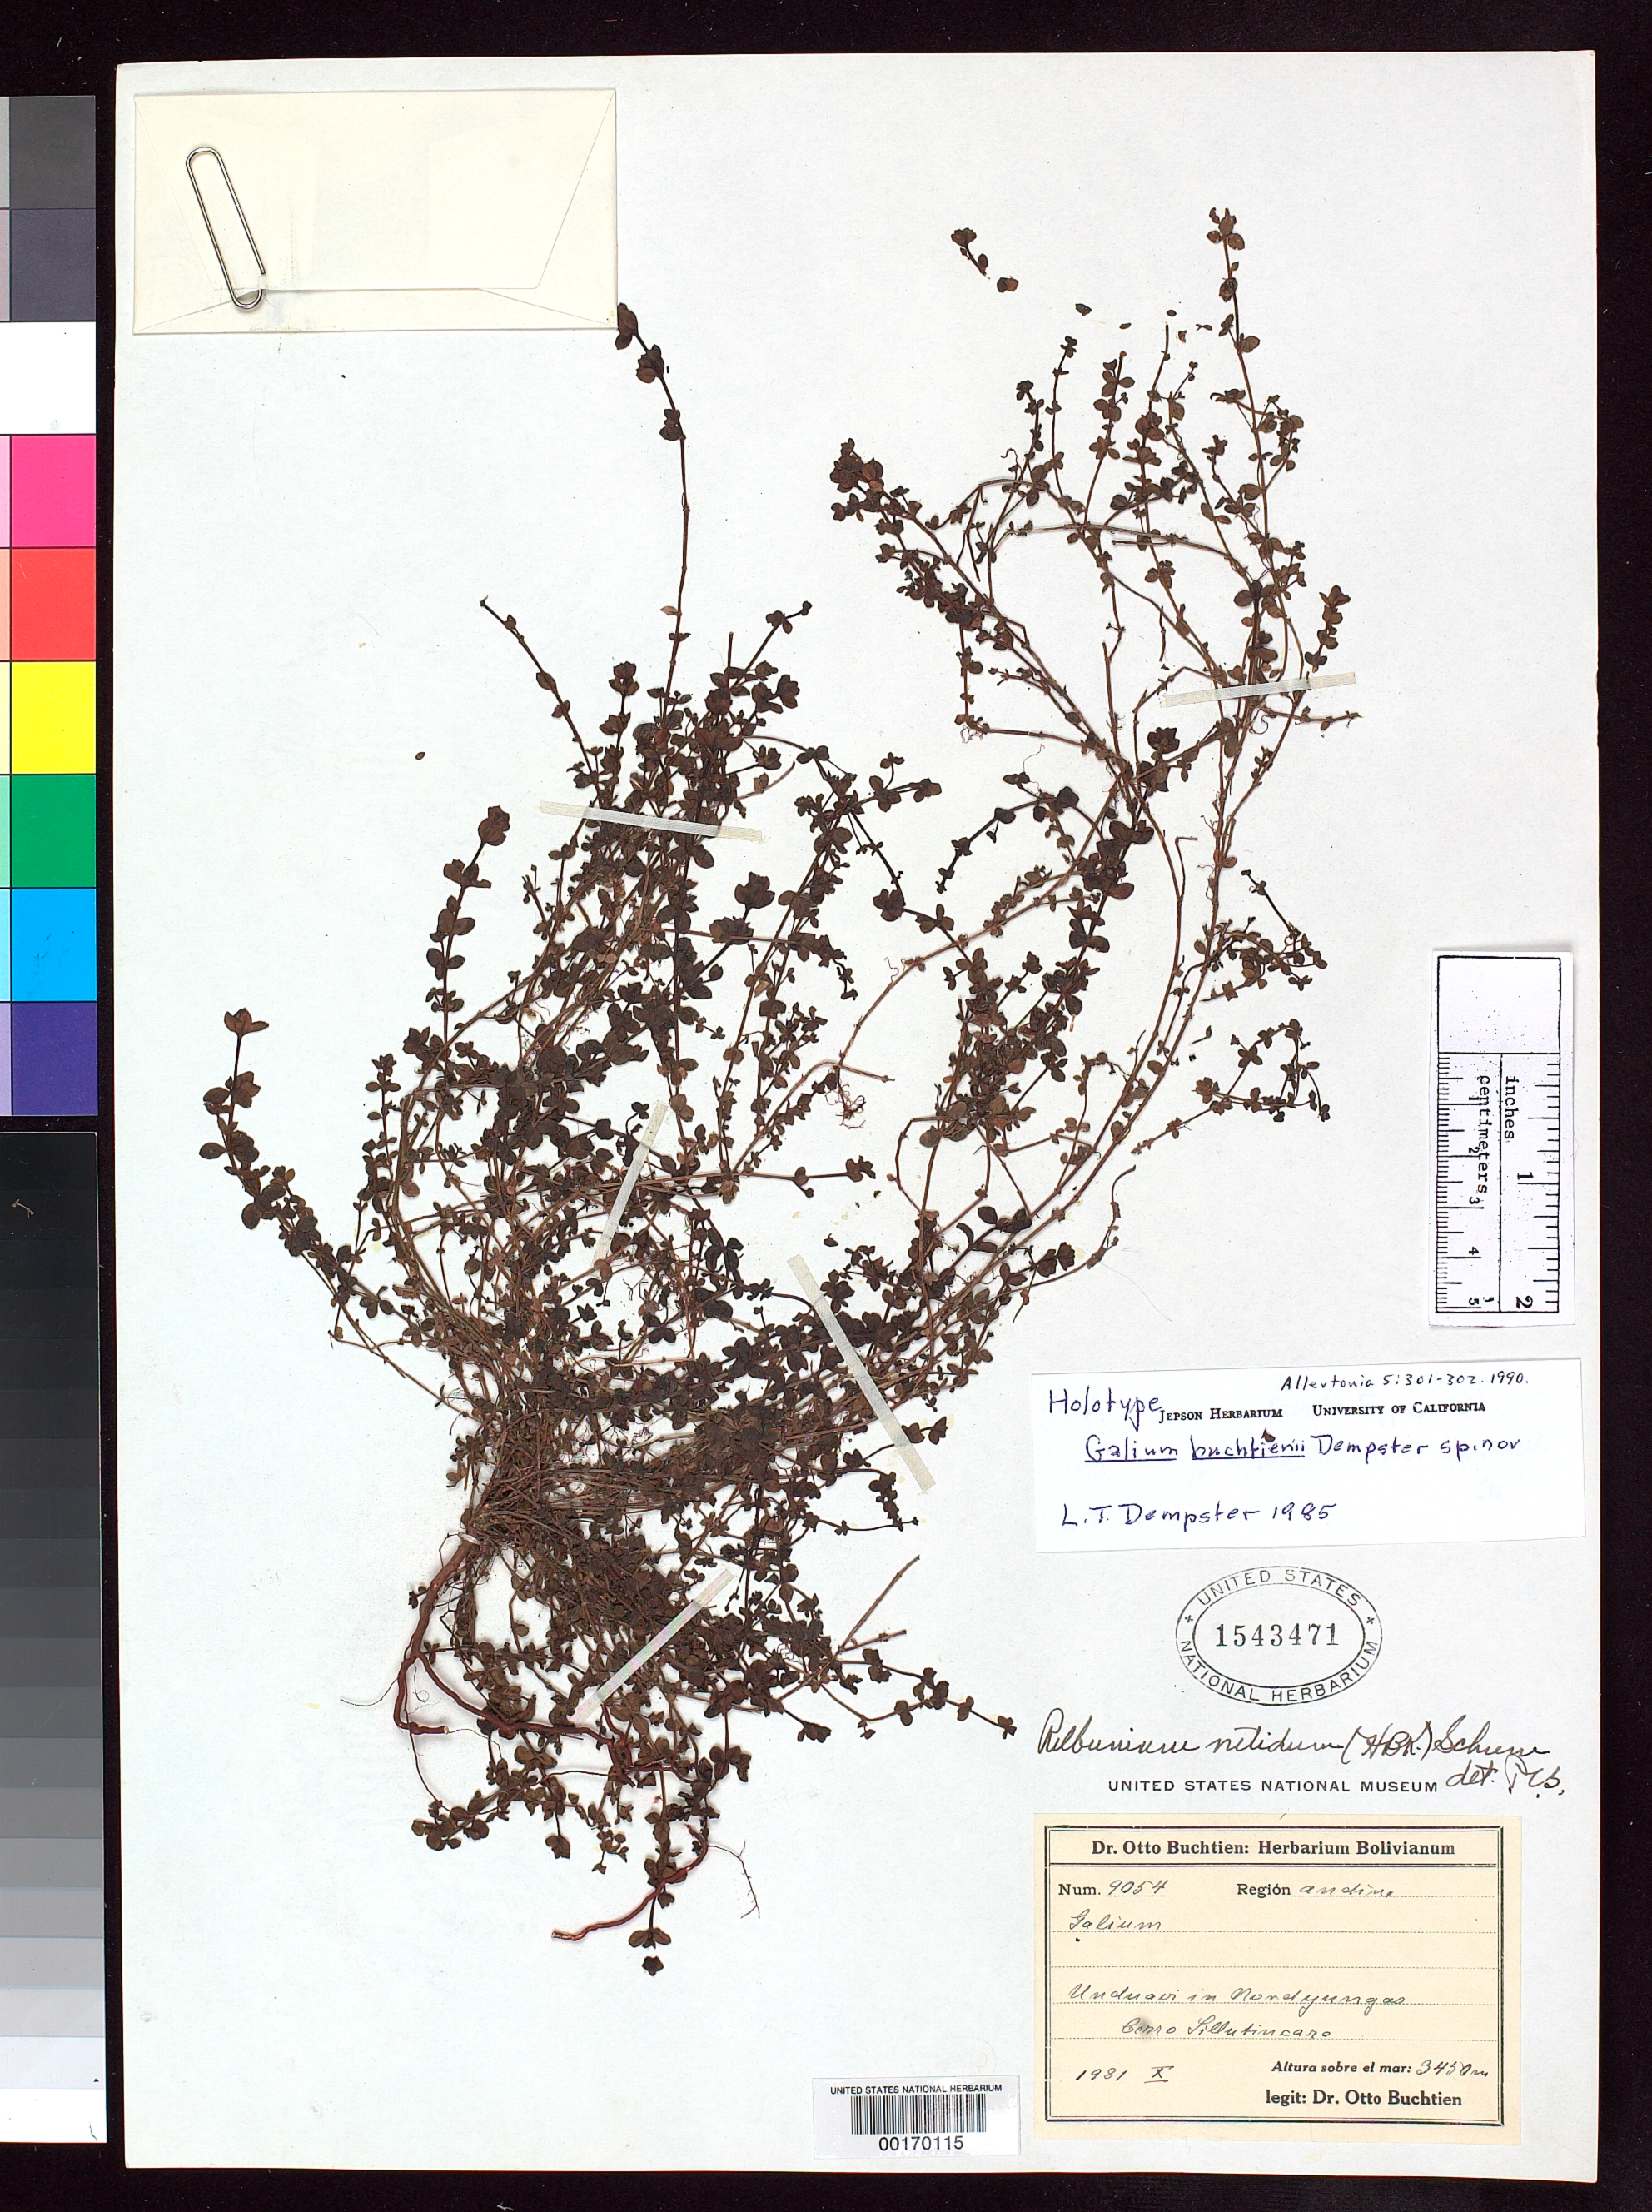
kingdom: Plantae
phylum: Tracheophyta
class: Magnoliopsida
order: Gentianales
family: Rubiaceae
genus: Galium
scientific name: Galium buchtienii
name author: Dempster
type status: Holotype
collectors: O. Buchtien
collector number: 9054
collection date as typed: Oct 1981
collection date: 1981-10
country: Bolivia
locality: (Unduavi in Nord Yungas, Cerro Sillutincaro).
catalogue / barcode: US 1543471